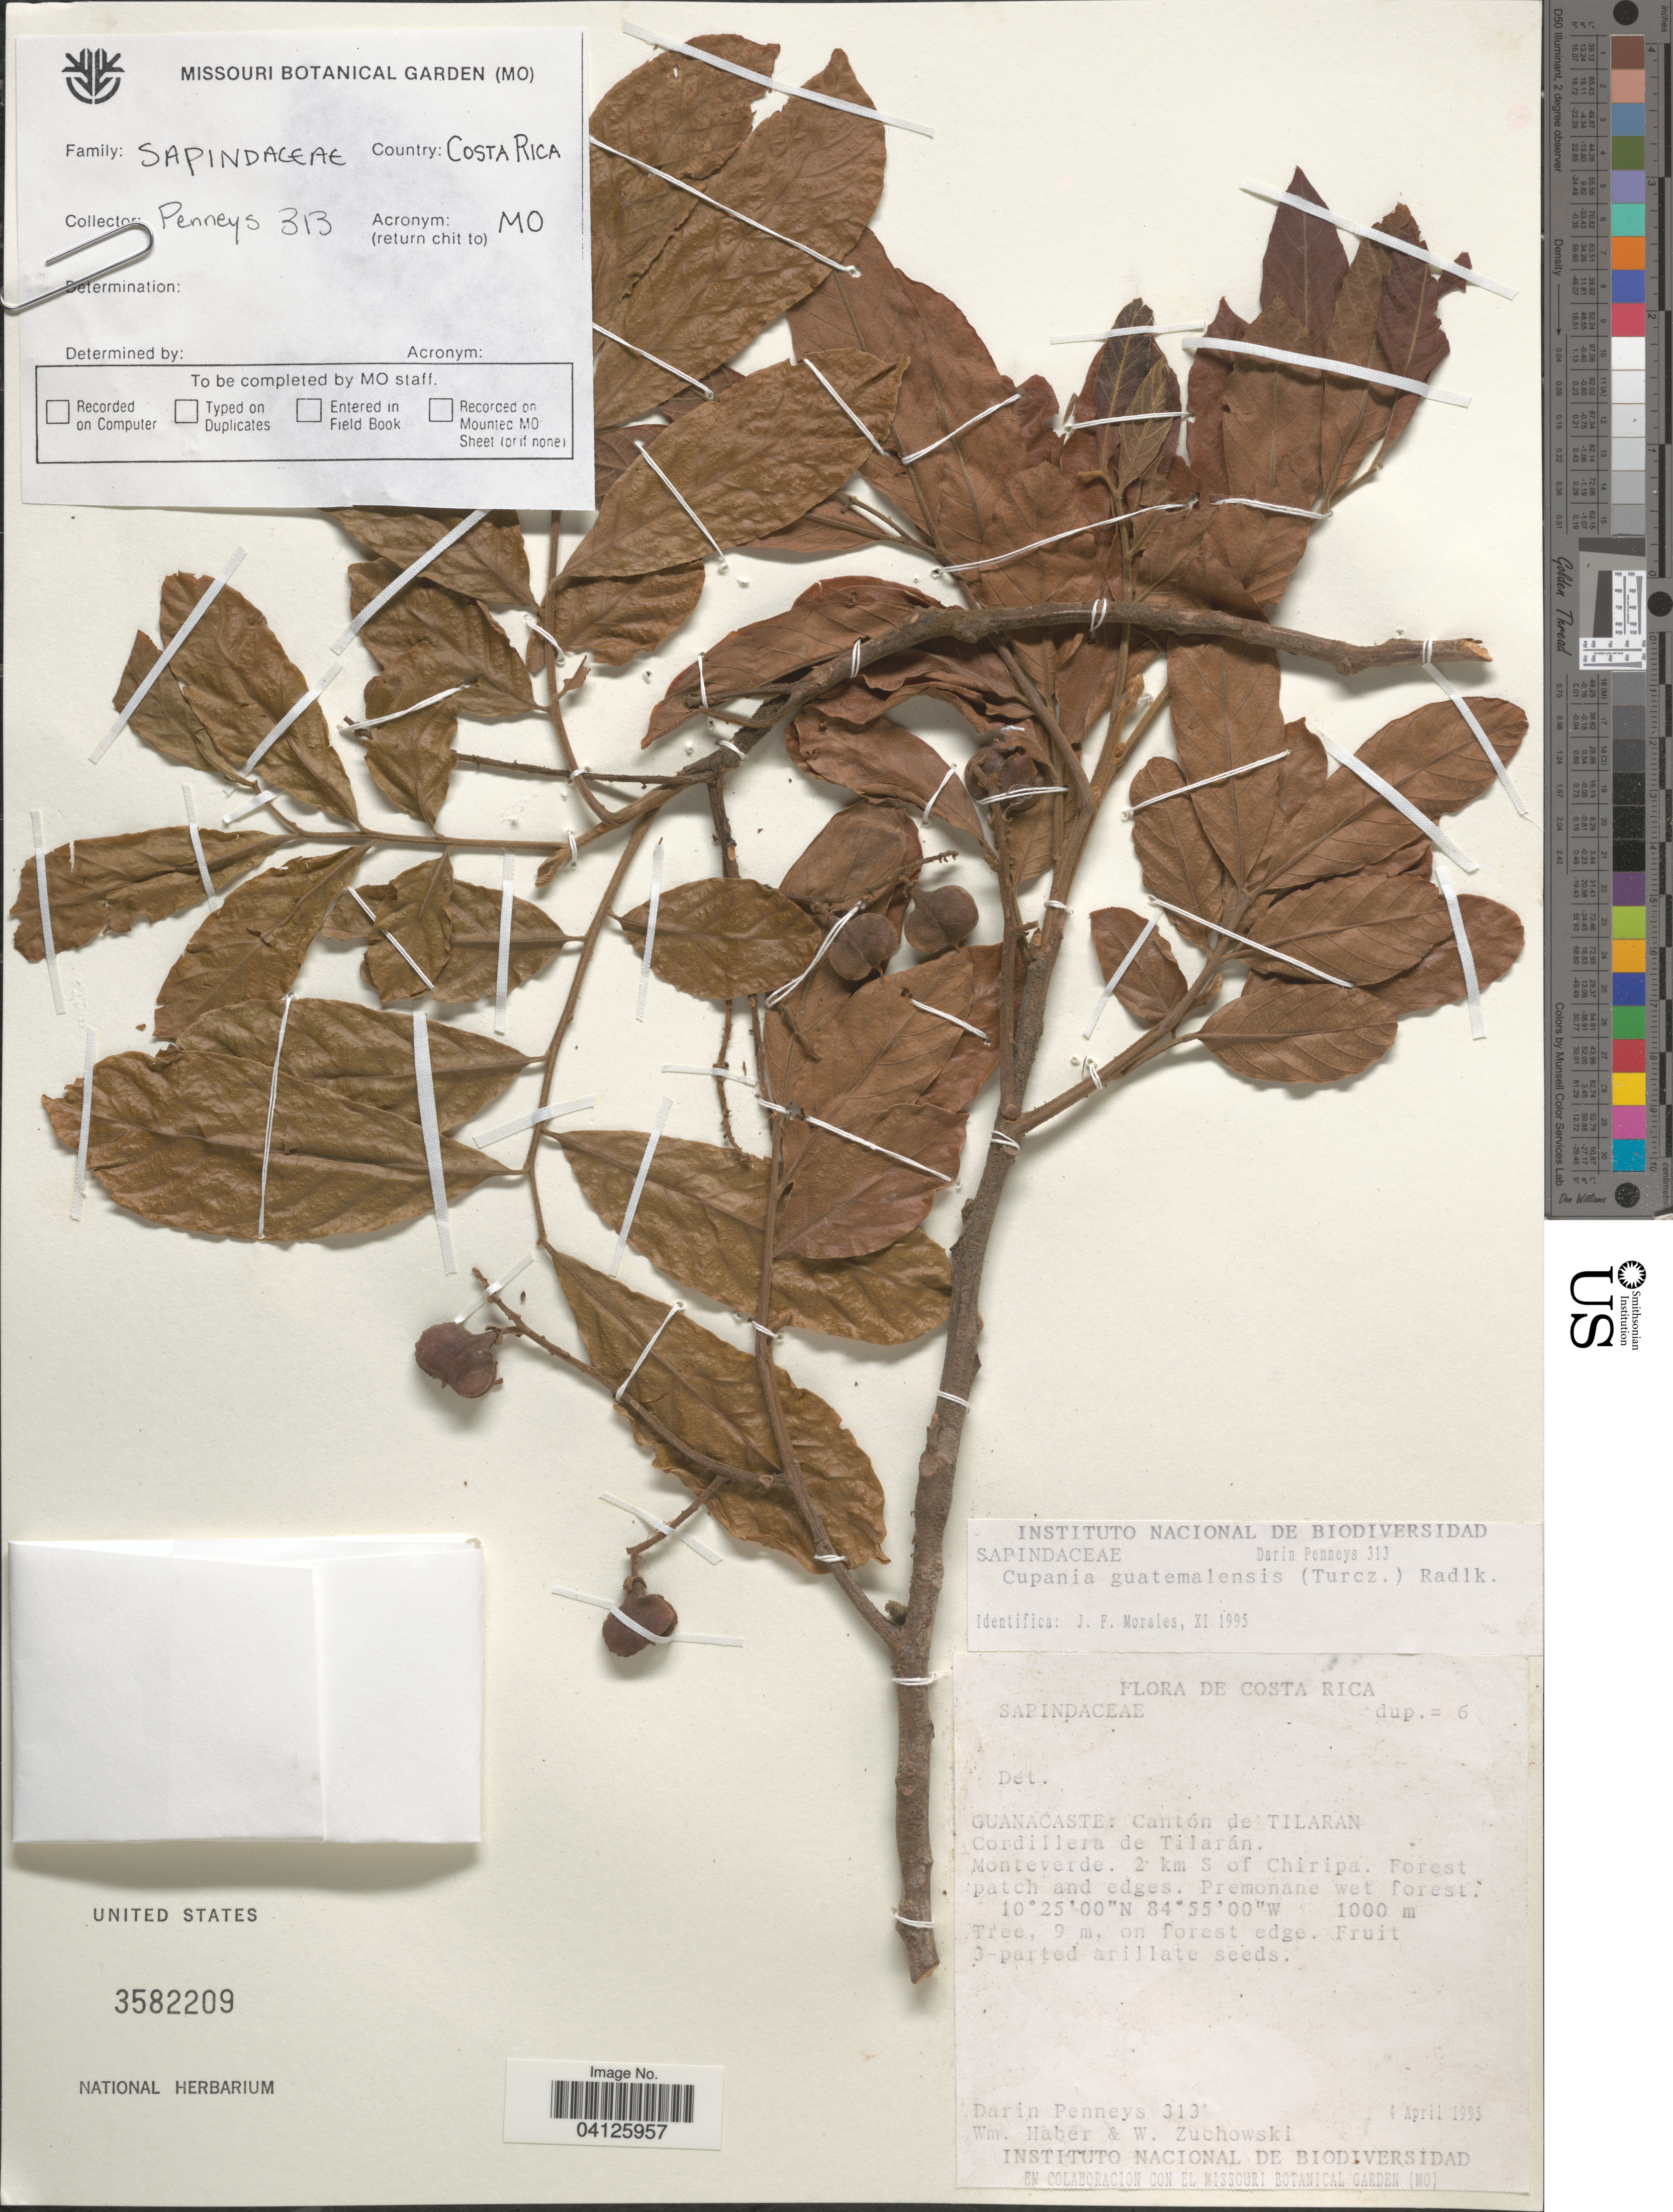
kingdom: Plantae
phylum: Tracheophyta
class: Magnoliopsida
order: Sapindales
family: Sapindaceae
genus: Cupania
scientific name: Cupania guatemalensis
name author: (Turcz.) Radlk.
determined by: Acevedo-Rodriguez, P., (US), Smithsonian Institution - National Museum of Natural History (UNITED STATES)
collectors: D. S. Penneys, W. Haber & W. Zuchowski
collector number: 313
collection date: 1995-04-04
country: Costa Rica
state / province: Guanacaste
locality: Cantón de Tilaran. Cordillera de Tilarán. Monteverde. 2 km S of Chiripa.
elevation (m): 1000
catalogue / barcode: US 3582209